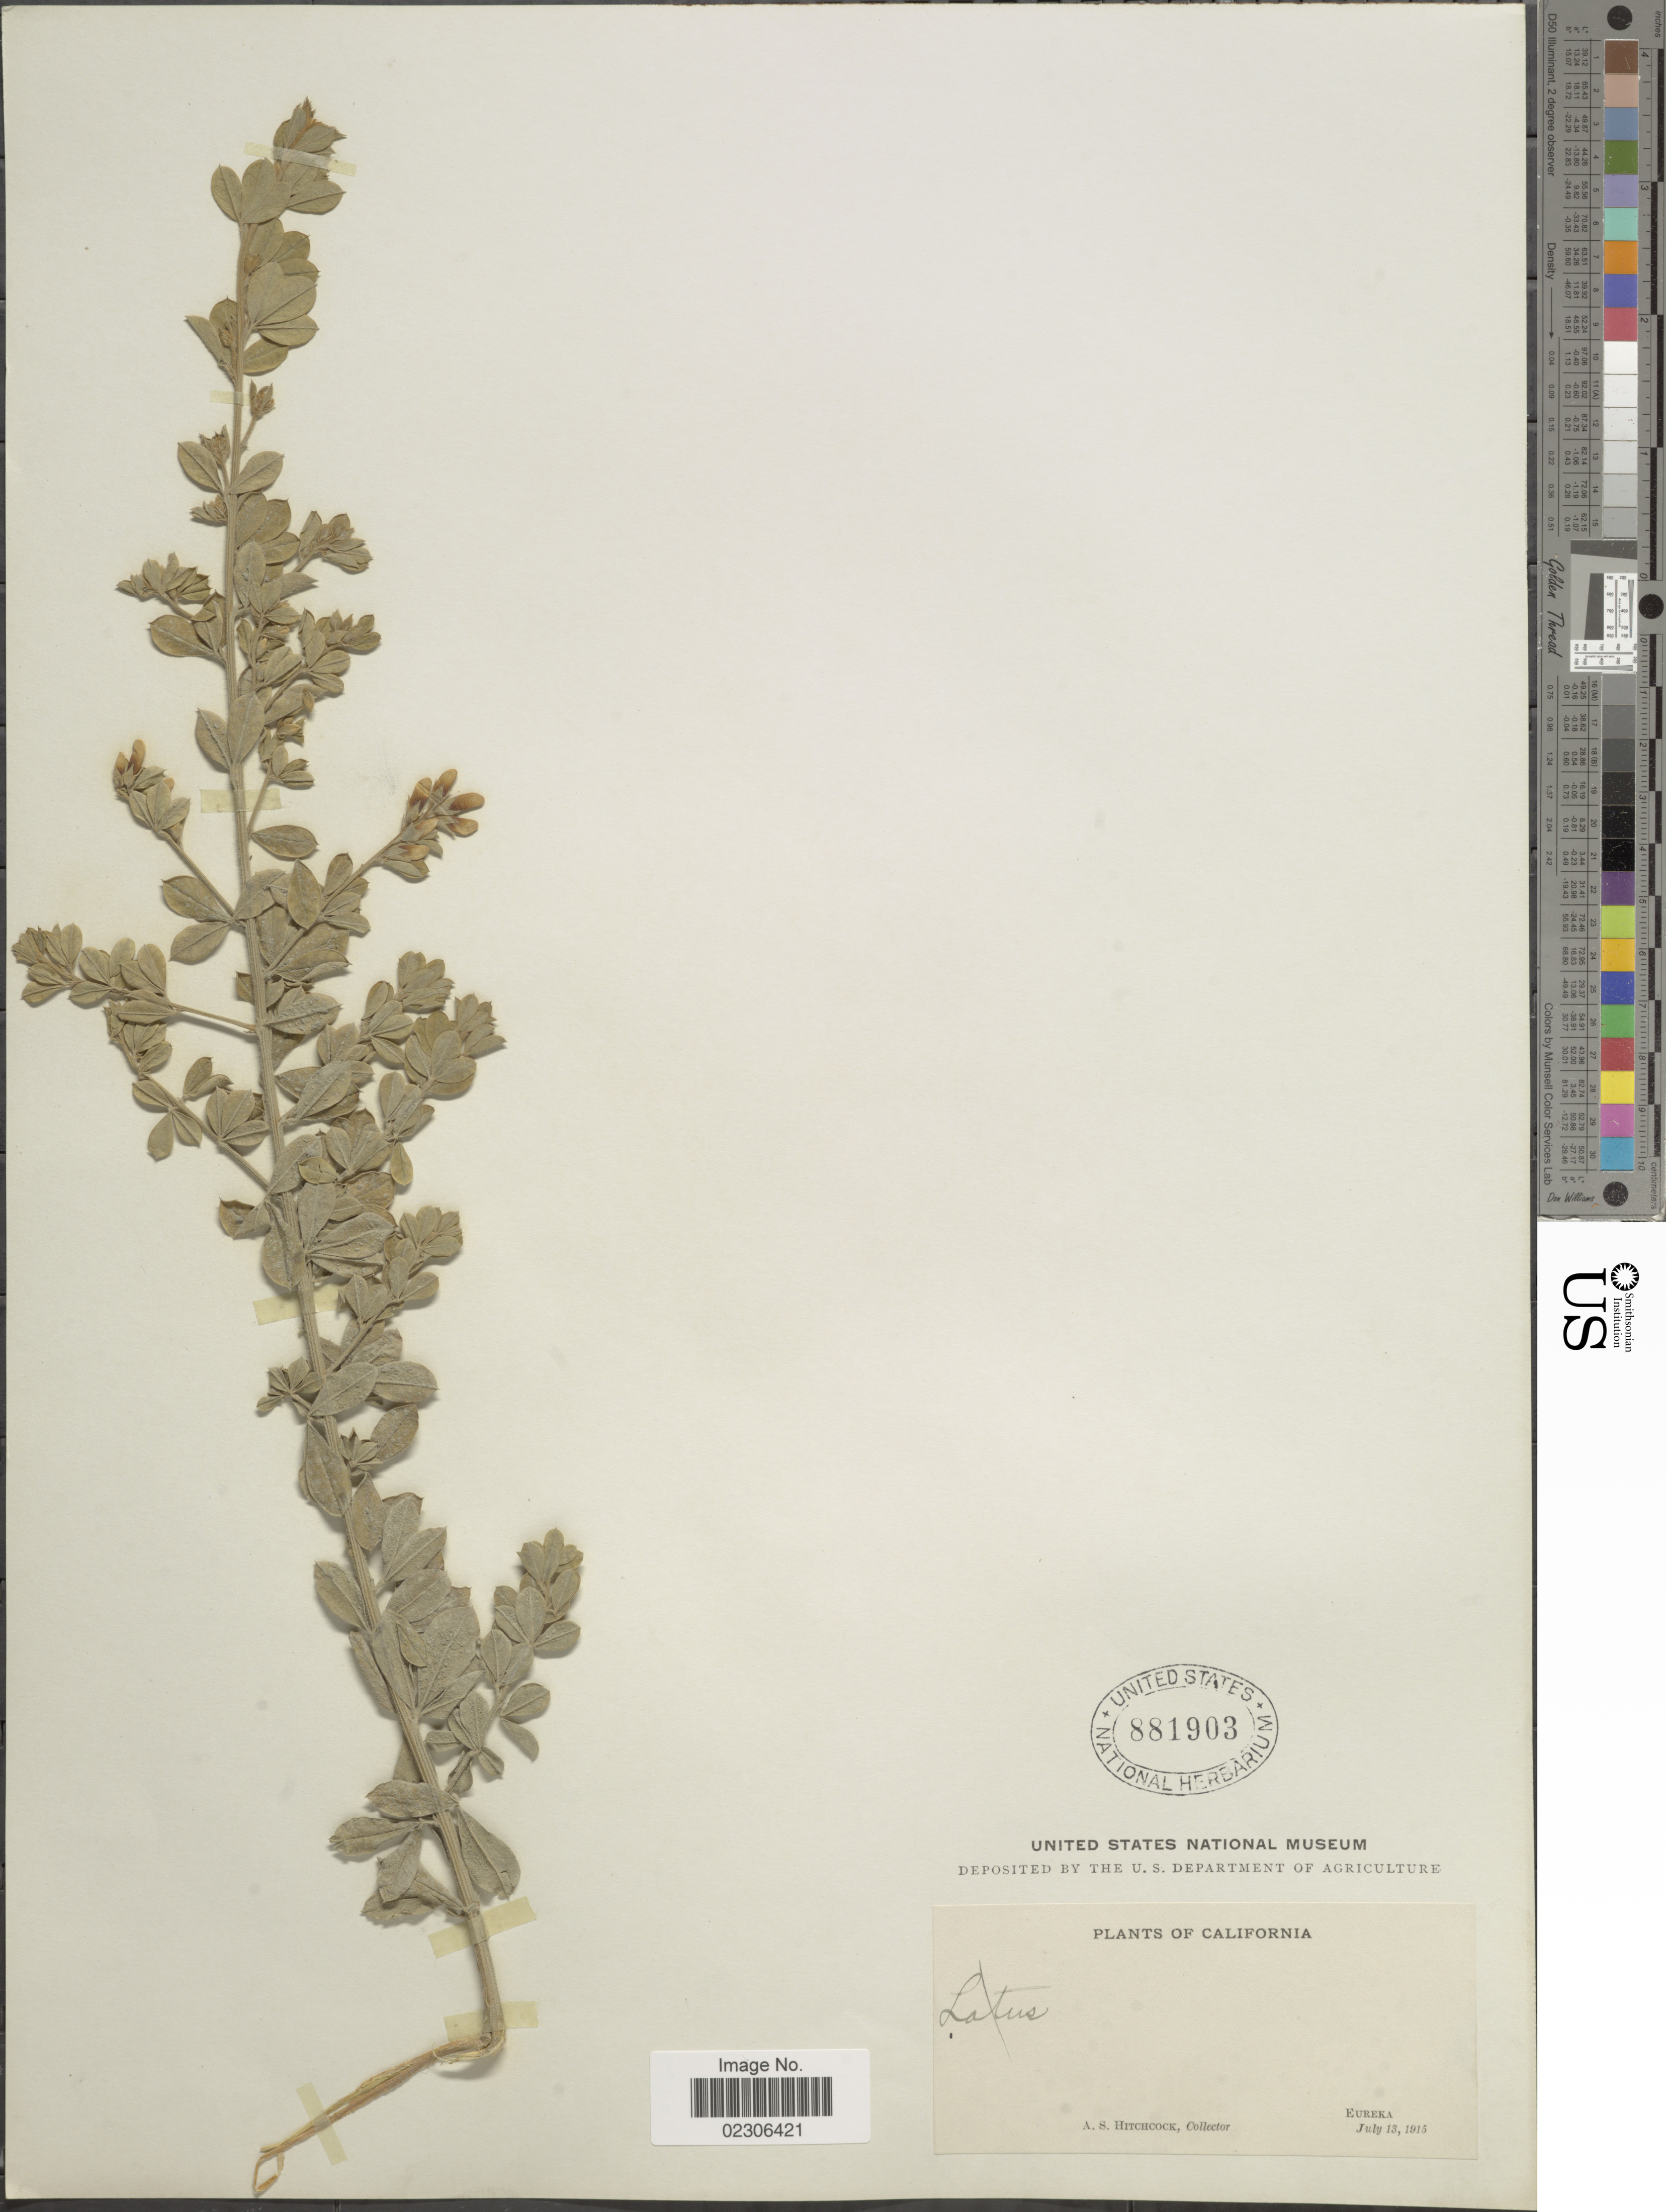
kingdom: Plantae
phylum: Tracheophyta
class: Magnoliopsida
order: Fabales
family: Fabaceae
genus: Lotus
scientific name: Lotus sp.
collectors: A. S. Hitchcock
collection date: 1915-07-13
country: United States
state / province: California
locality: Eureka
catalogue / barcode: US 881903